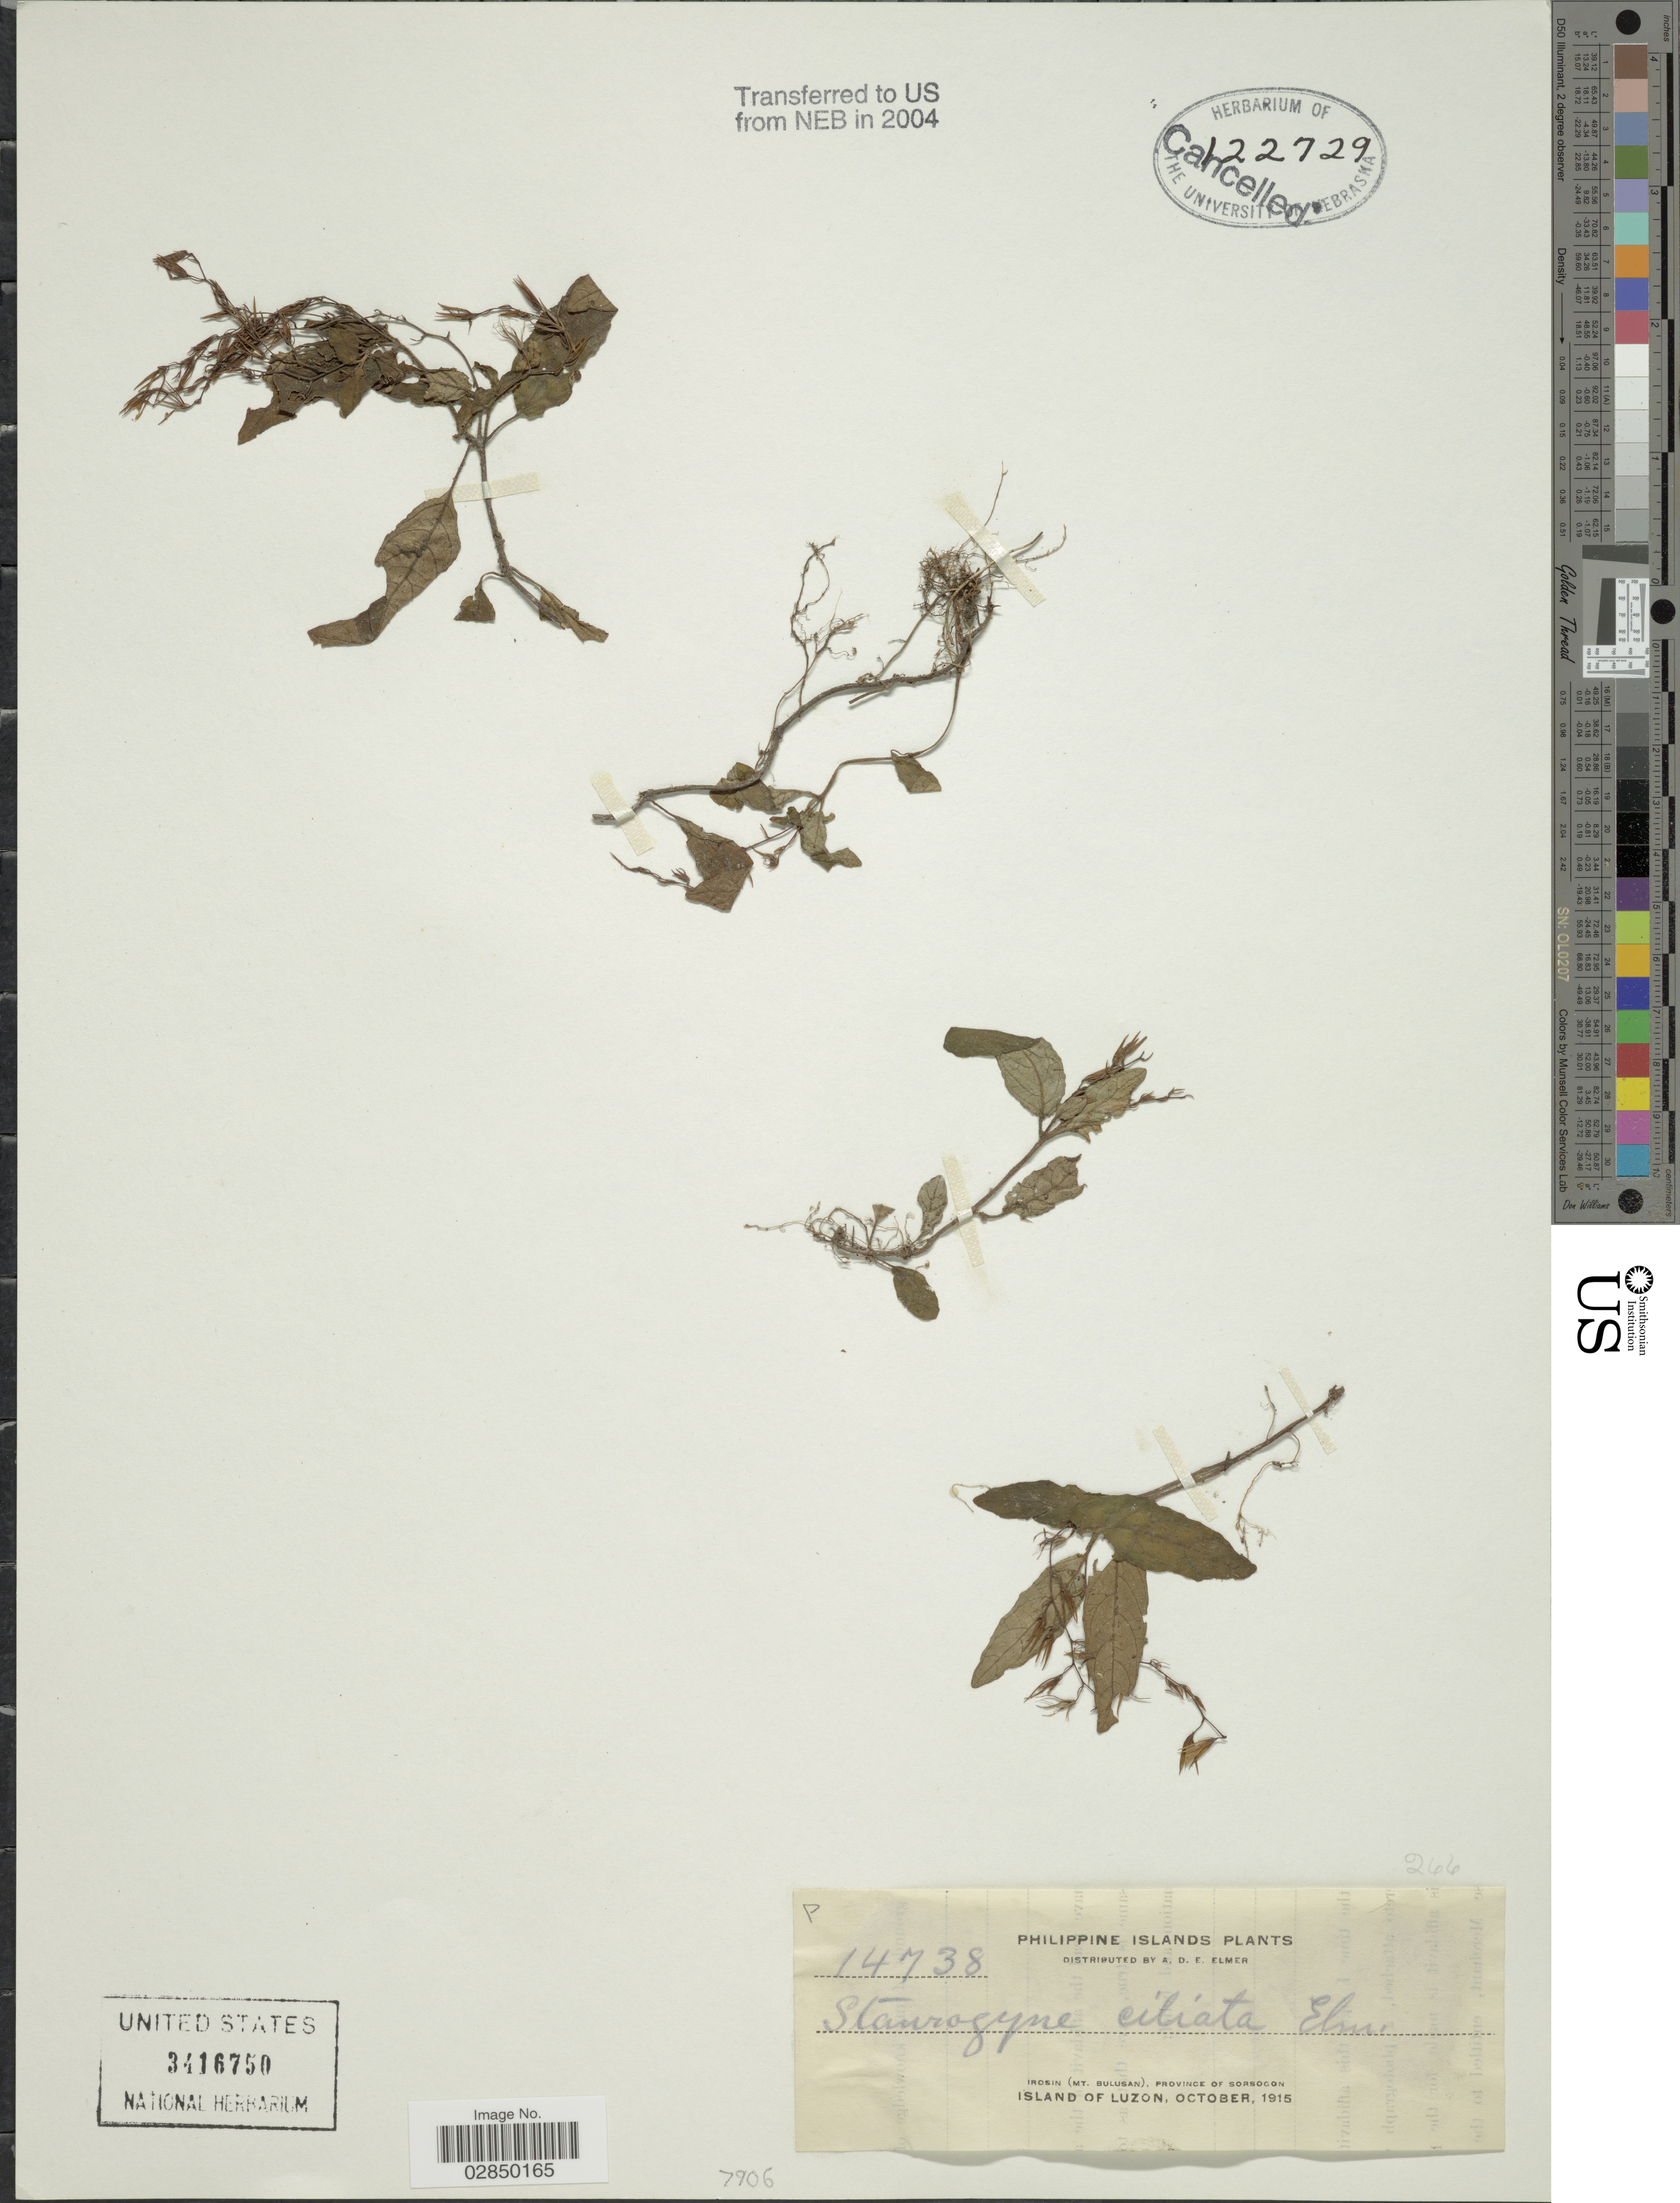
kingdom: Plantae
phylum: Tracheophyta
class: Magnoliopsida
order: Lamiales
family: Acanthaceae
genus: Staurogyne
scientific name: Staurogyne ciliata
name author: Elmer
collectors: A. D. E. Elmer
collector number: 14738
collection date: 1915-10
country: Philippines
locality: Irosin (Mt. Bulusan), Province of Sorsogon, Island of Luzon.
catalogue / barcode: US 3416750